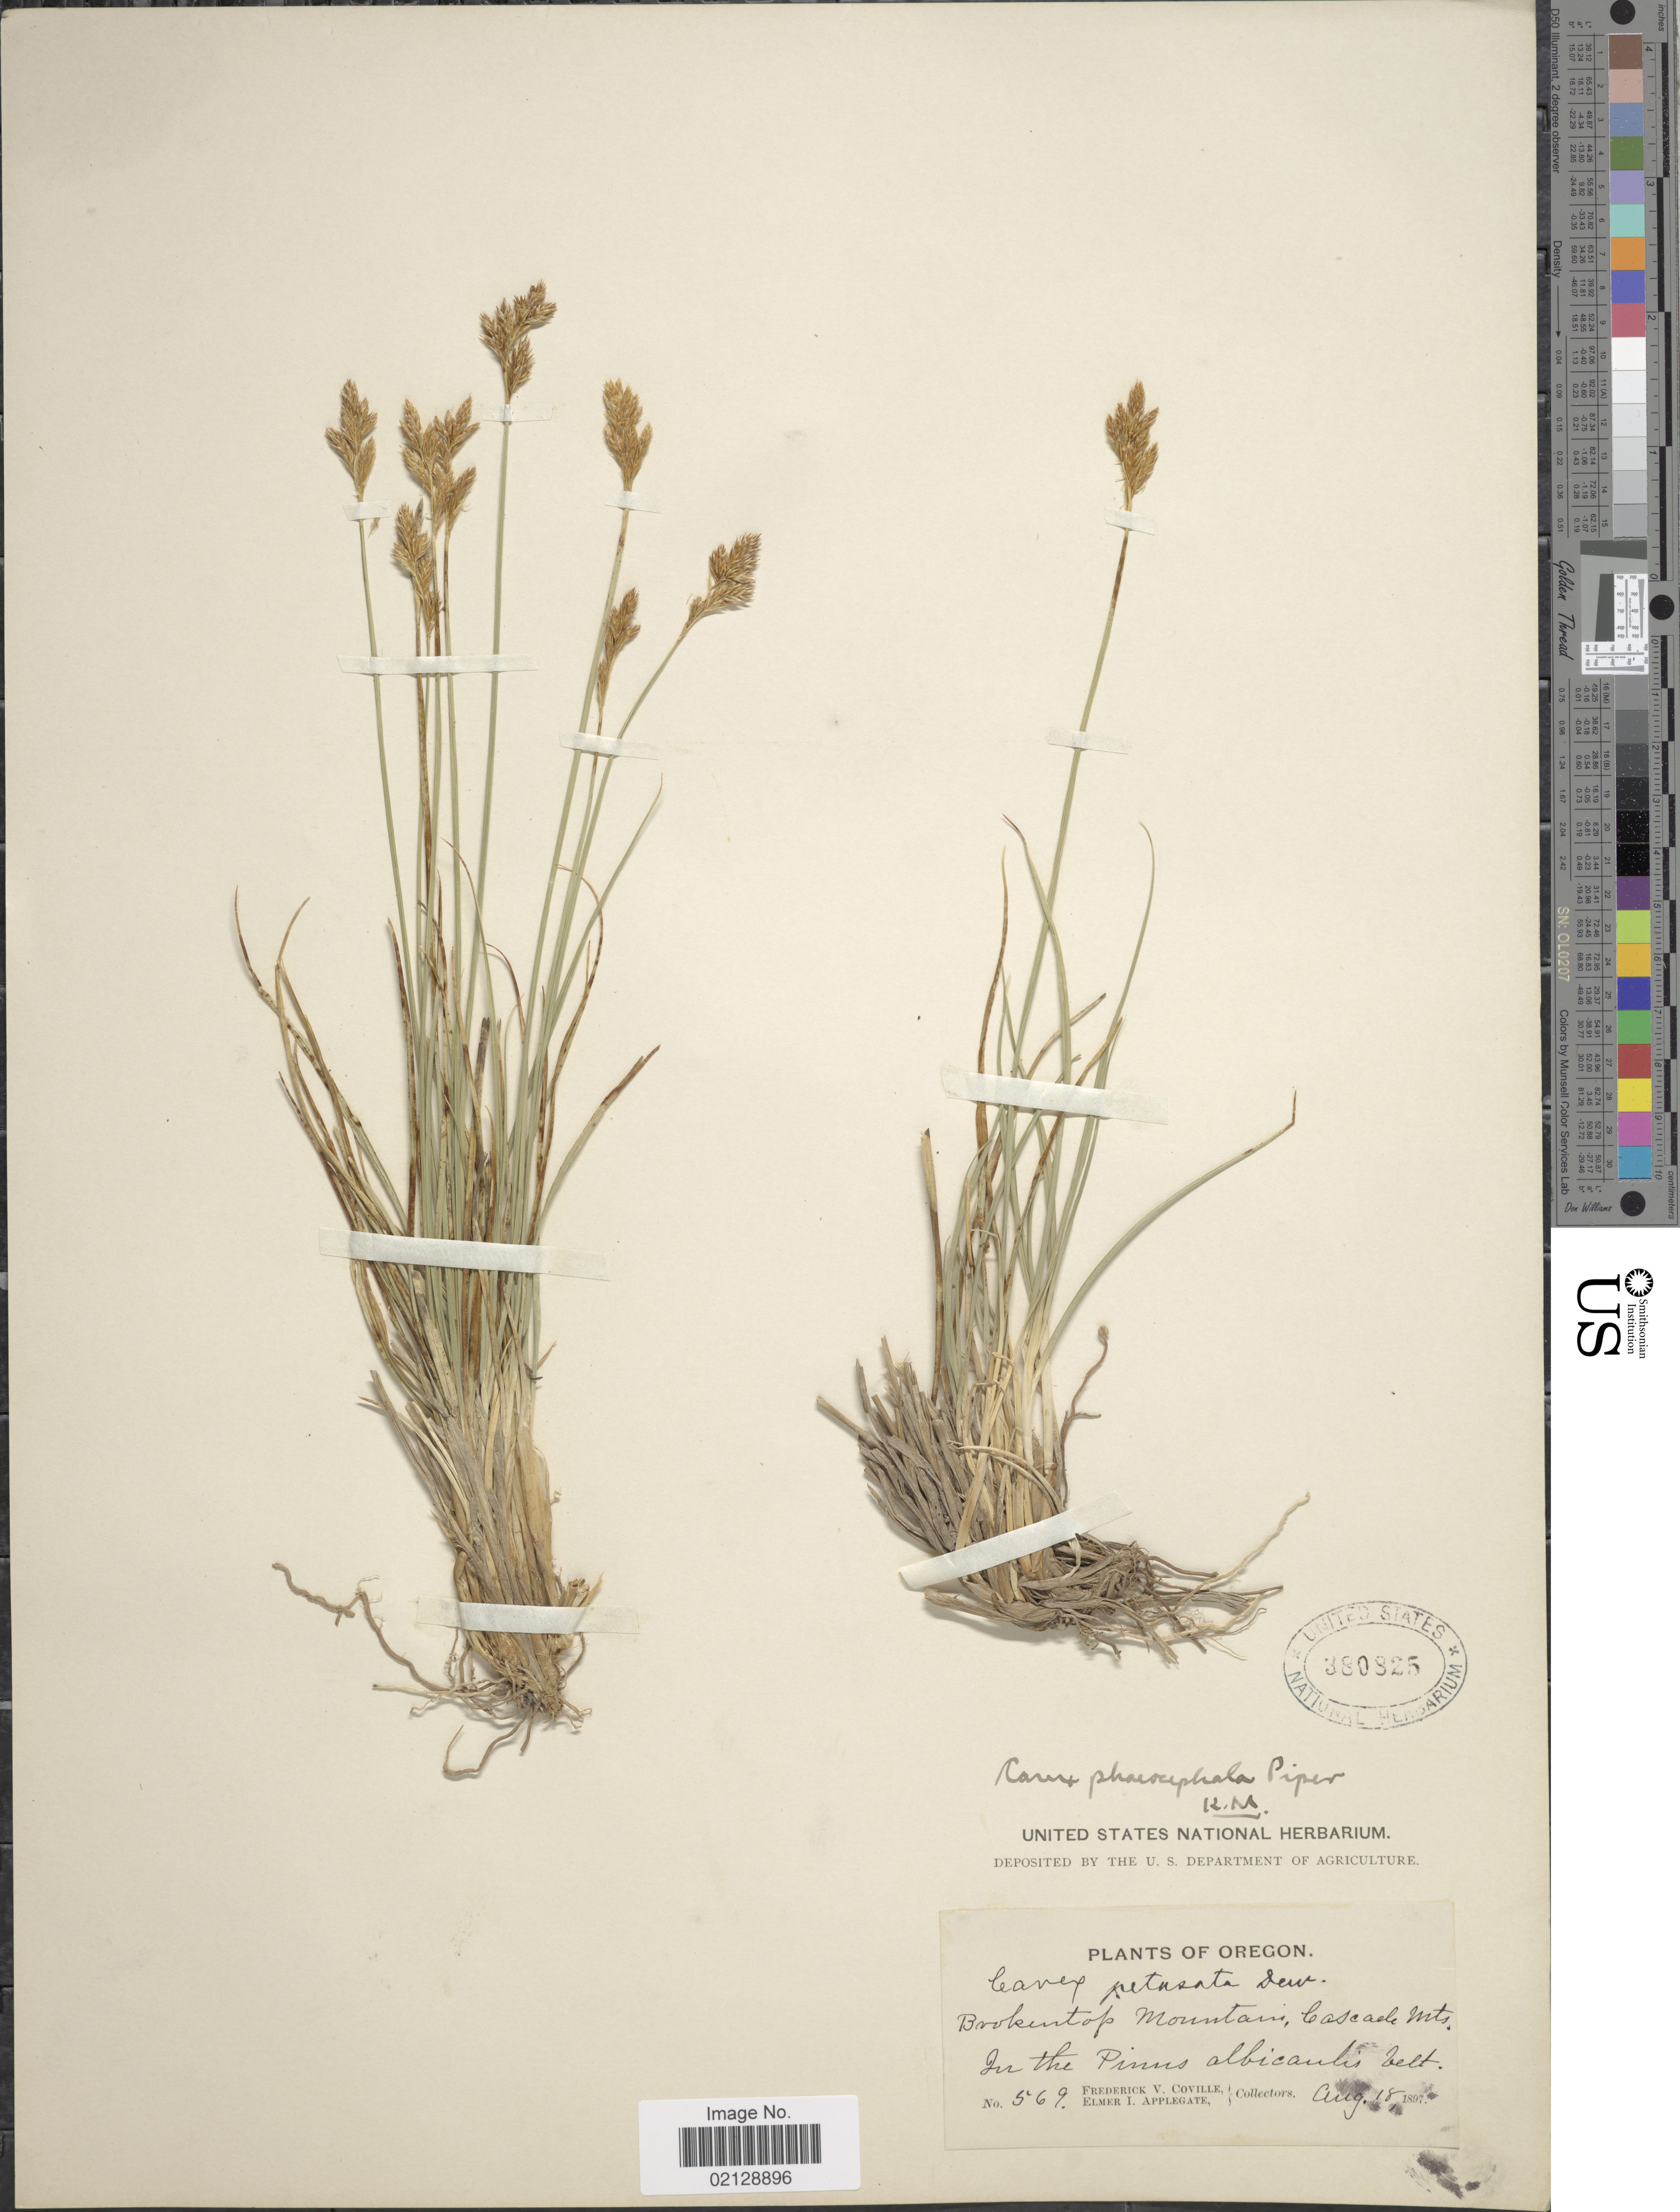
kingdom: Plantae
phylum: Tracheophyta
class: Liliopsida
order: Poales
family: Cyperaceae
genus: Carex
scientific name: Carex phaeocephala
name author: Piper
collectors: F. V. Coville & E. I. Applegate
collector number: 569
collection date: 1897-08-18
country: United States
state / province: Oregon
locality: Bookentop Mountain, Cascade Mts., In the Pinns ablicaulis belt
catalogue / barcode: US 380825